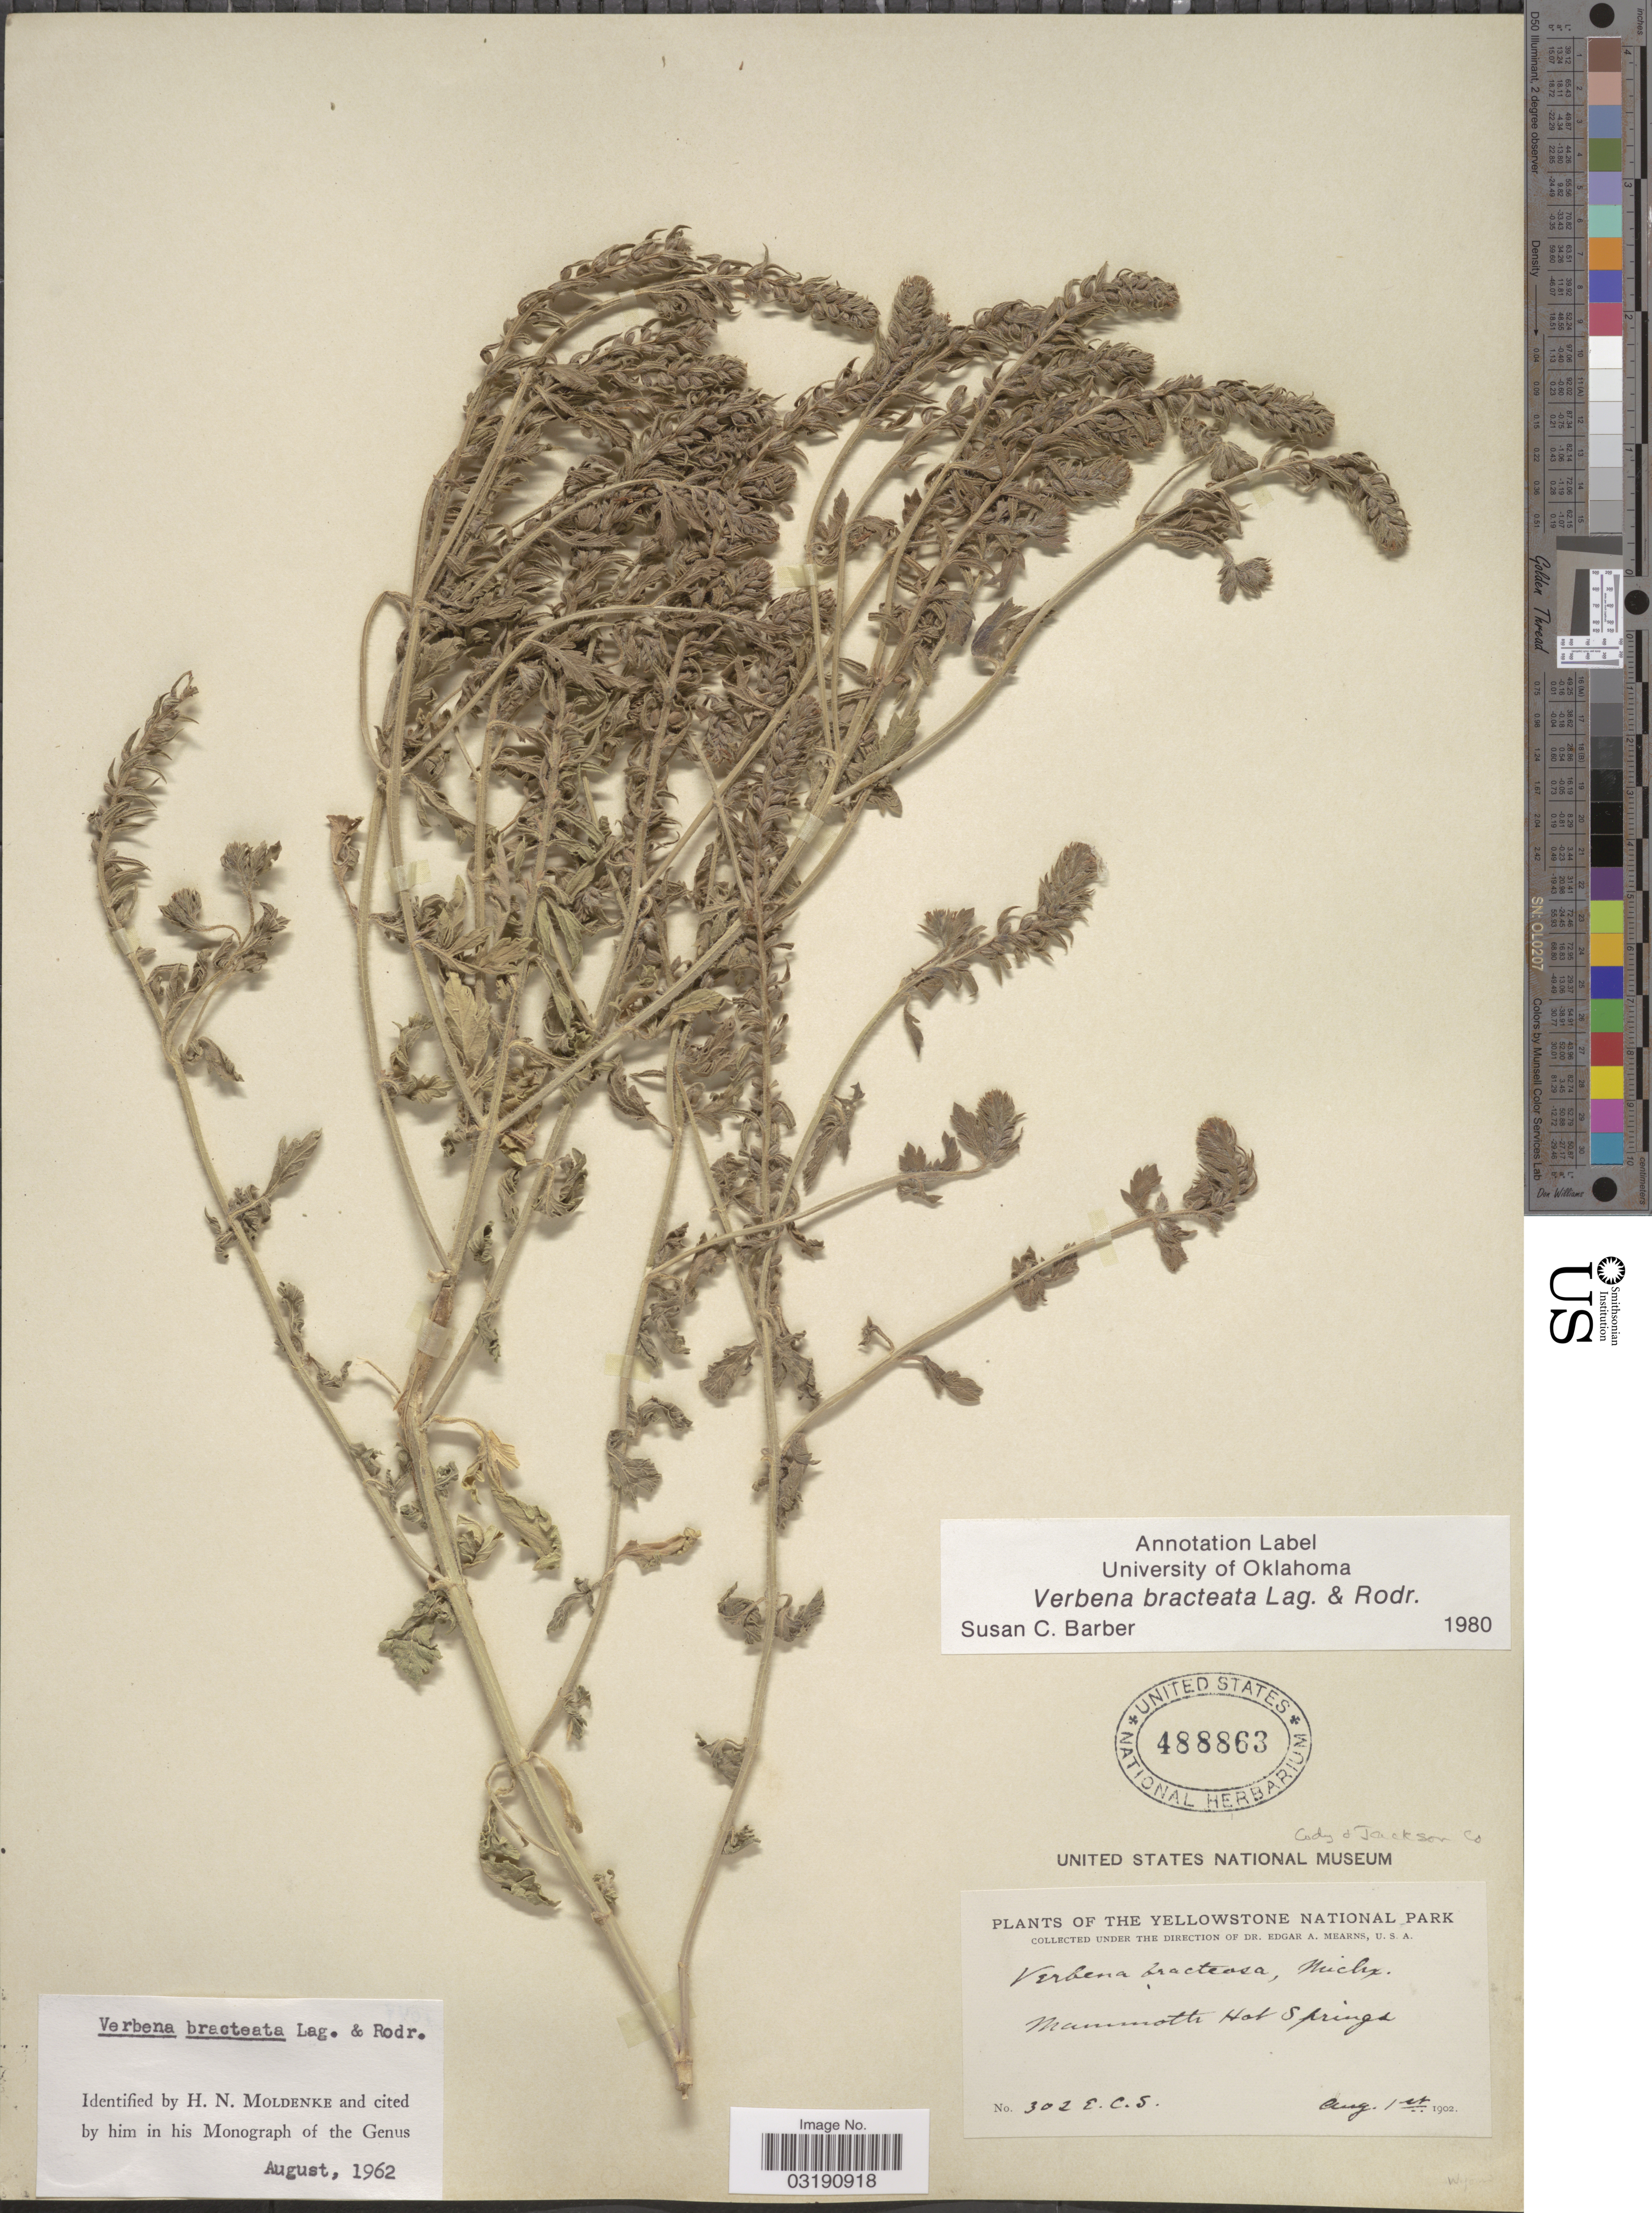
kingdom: Plantae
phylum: Tracheophyta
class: Magnoliopsida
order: Lamiales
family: Verbenaceae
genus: Verbena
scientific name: Verbena bracteata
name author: Cav. ex Lag. & Rodr.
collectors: E. C. Smith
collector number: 302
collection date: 1902-08-01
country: United States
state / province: Wyoming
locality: Yellowstone National Park. Mammoth Hot Springs. Cody + Jackson Co.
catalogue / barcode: US 488863